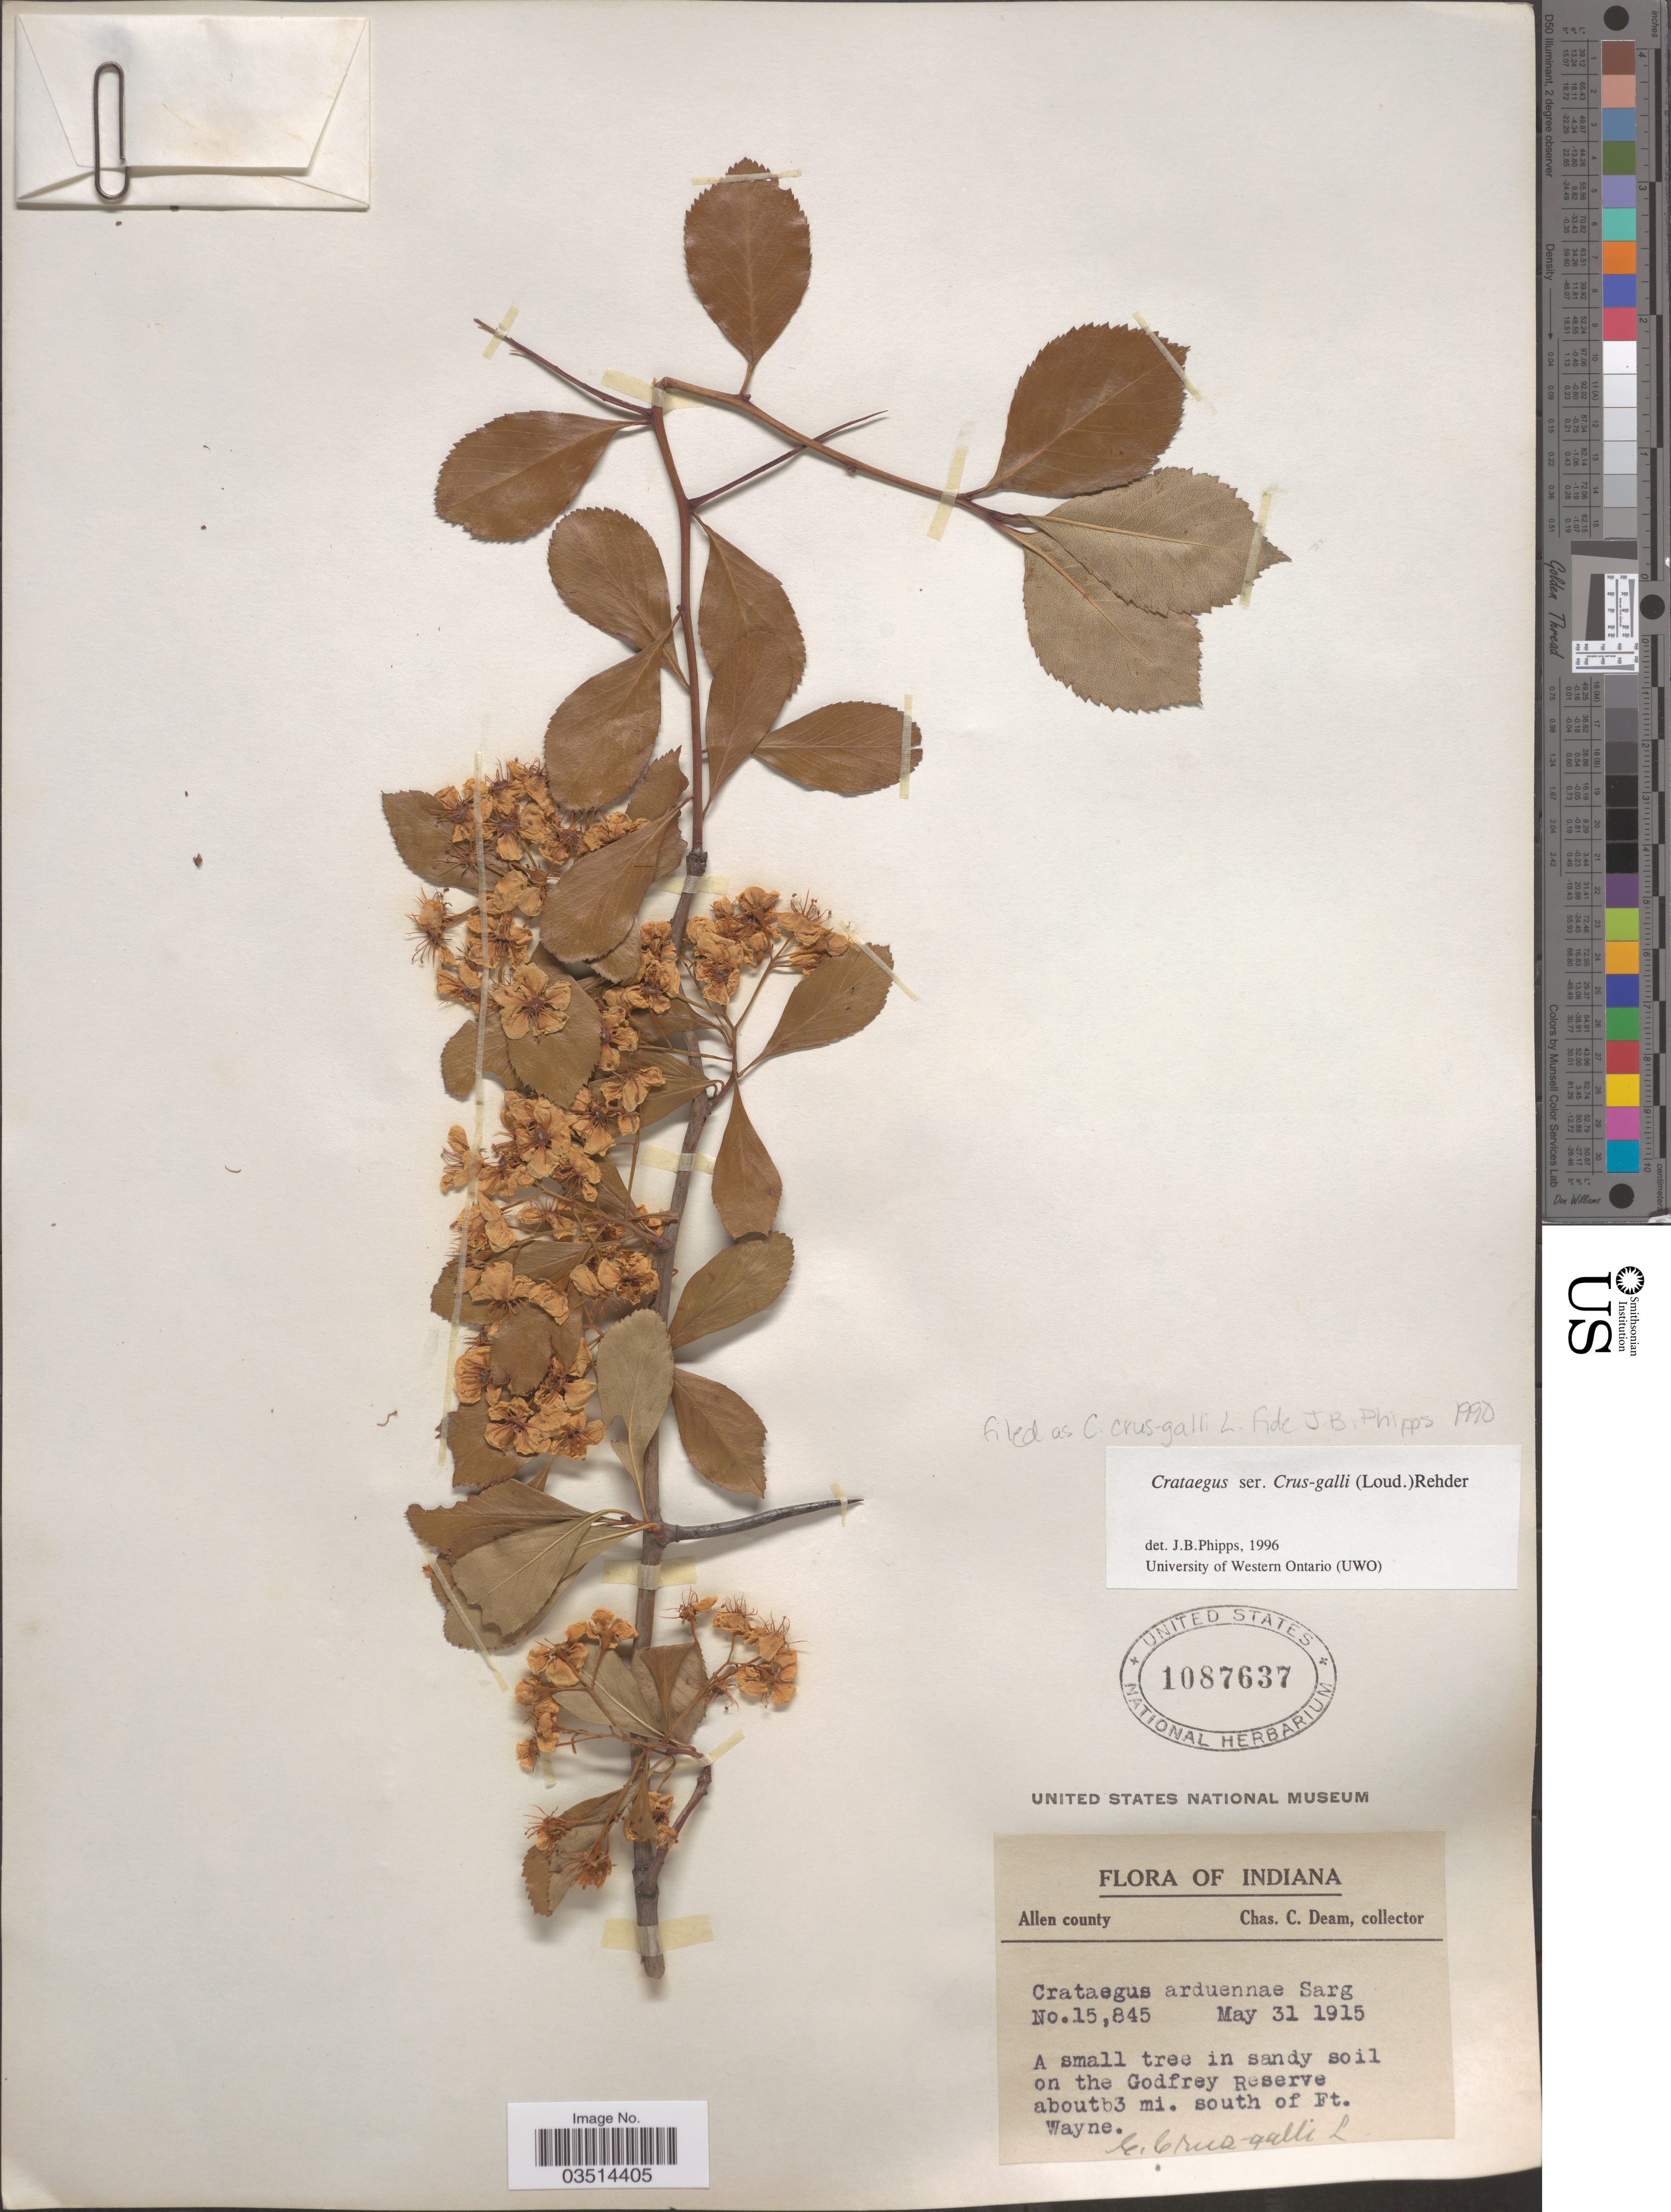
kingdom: Plantae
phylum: Tracheophyta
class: Magnoliopsida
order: Rosales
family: Rosaceae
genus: Crataegus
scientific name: Crataegus crus-galli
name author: L.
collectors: C. C. Deam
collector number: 15845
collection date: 1915-05-31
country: United States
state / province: Indiana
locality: Allen County. On the Godfrey Reserve about 3 mi. south of Ft. Wayne.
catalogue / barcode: US 1087637